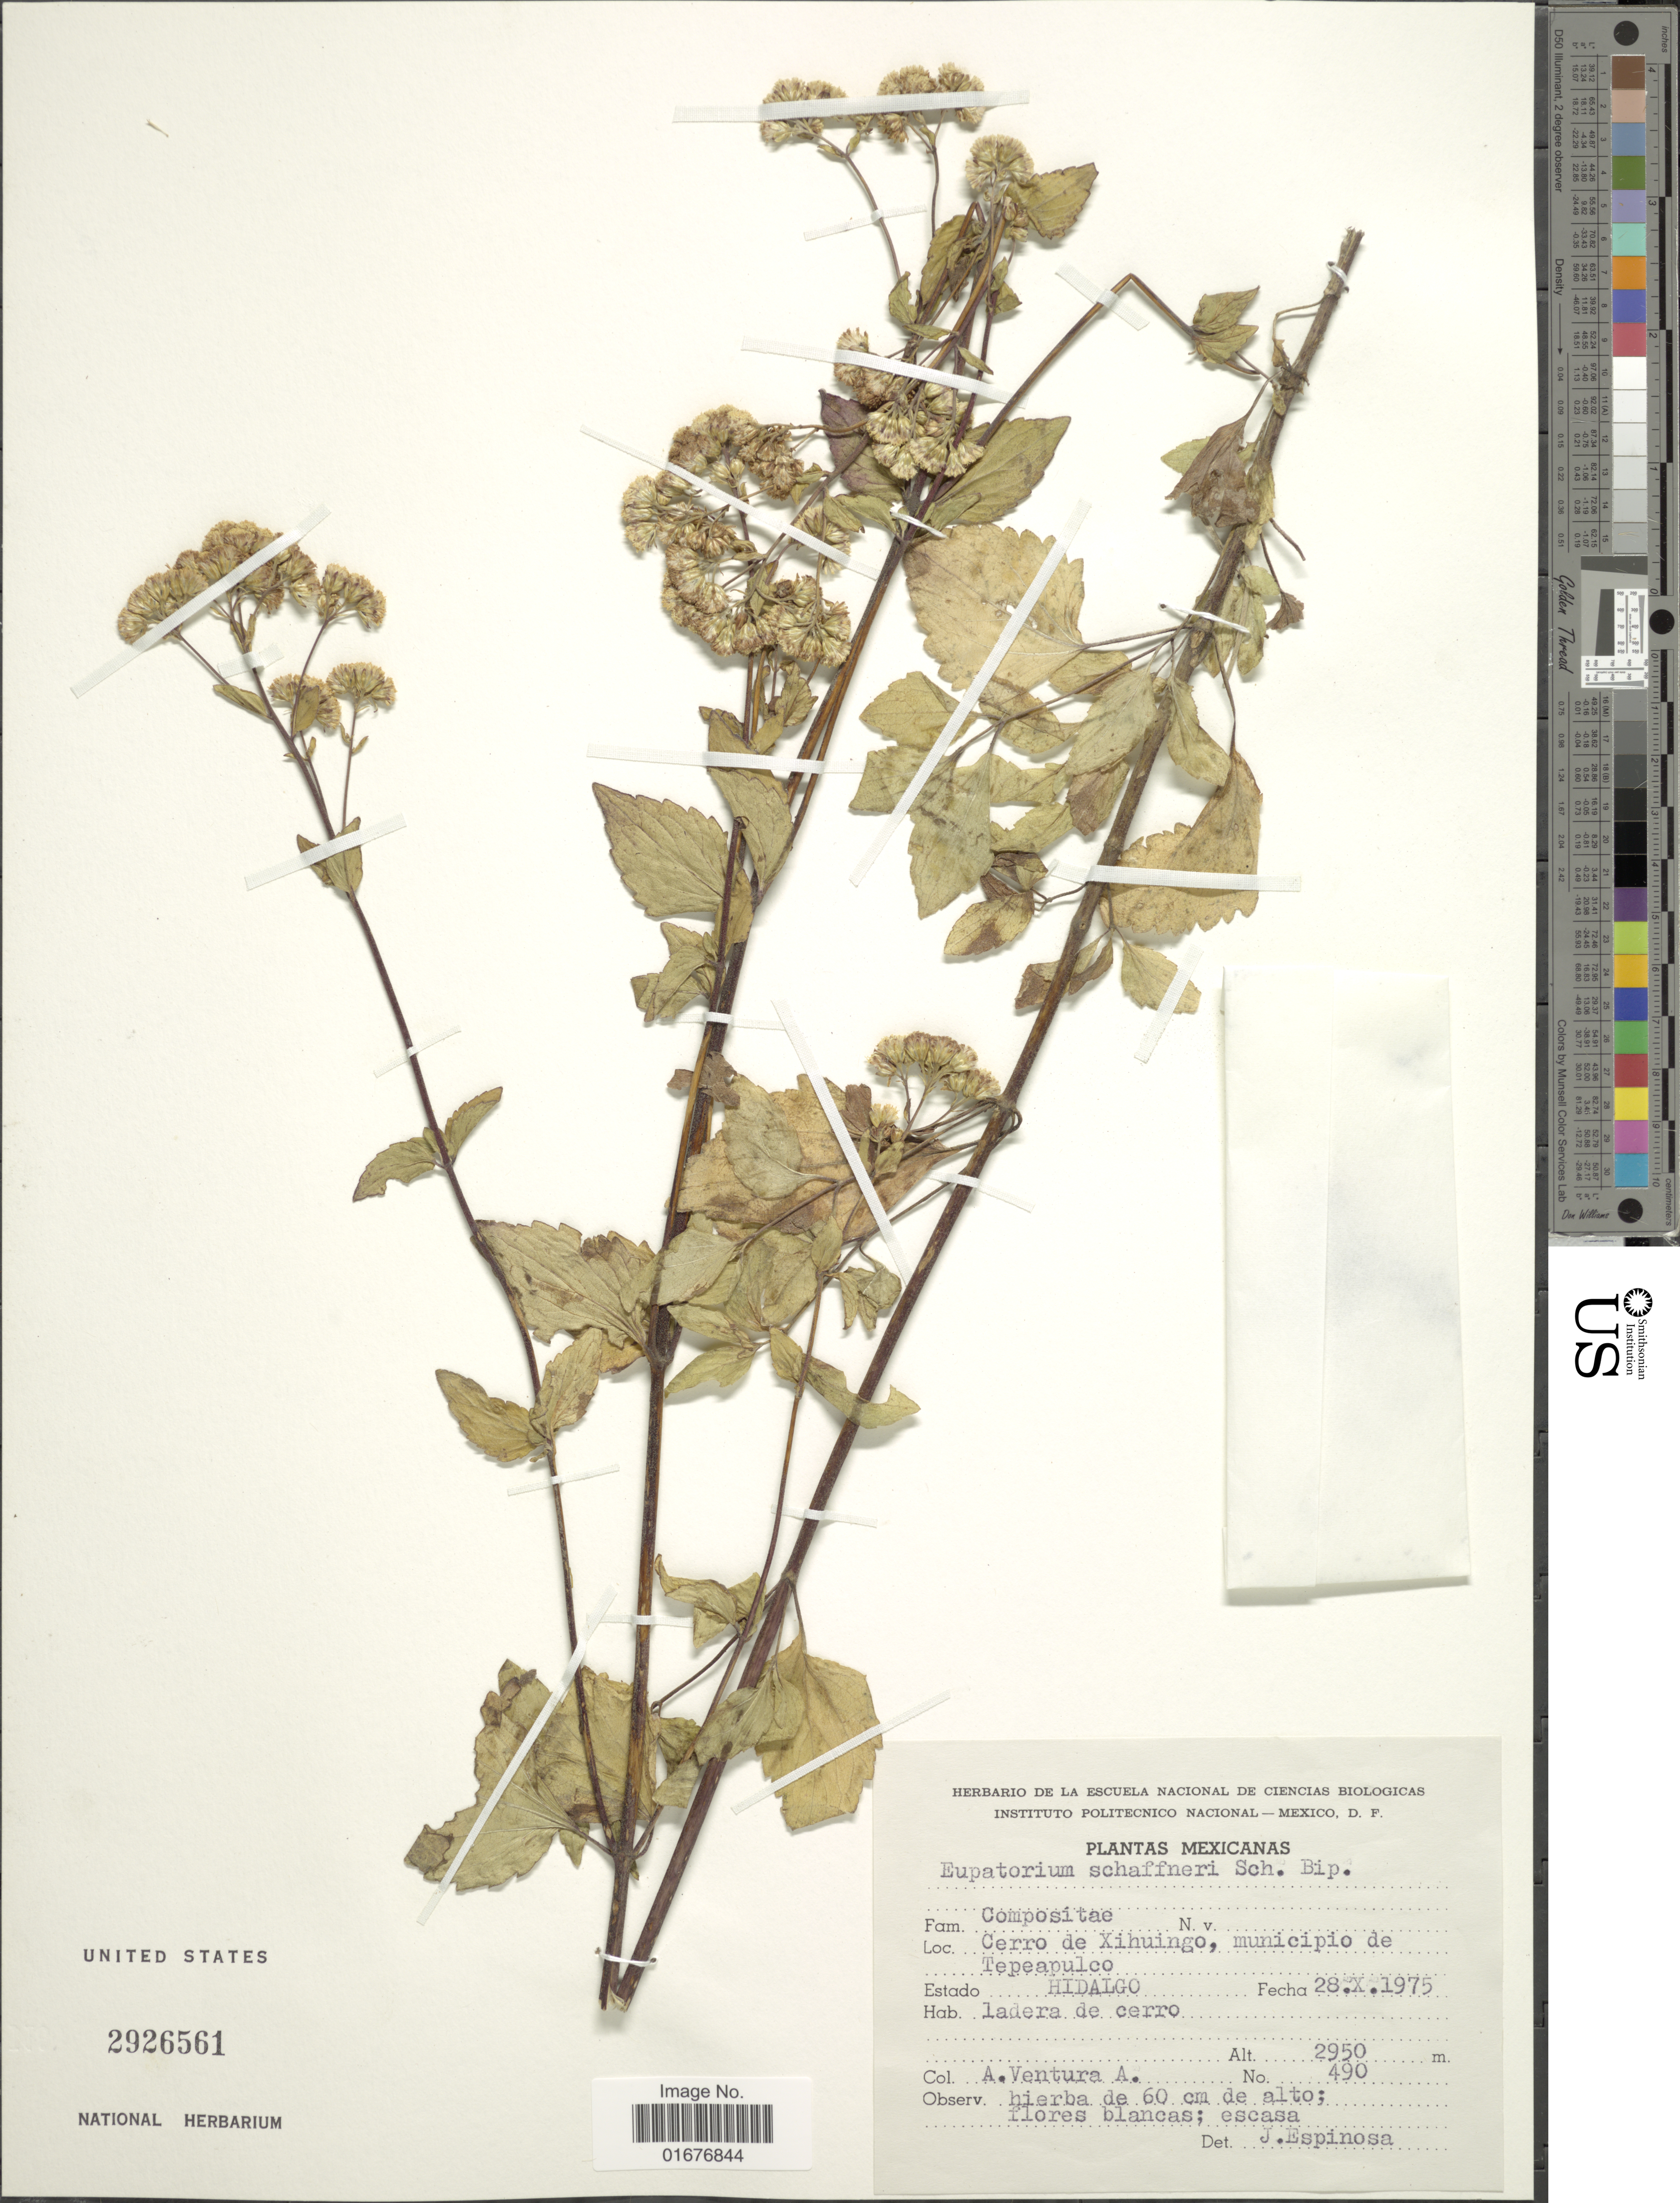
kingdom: Plantae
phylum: Tracheophyta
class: Magnoliopsida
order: Asterales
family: Asteraceae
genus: Ageratina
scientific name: Ageratina schaffneri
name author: (Sch. Bip. ex B.L. Rob.) R.M. King & H. Rob.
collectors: A. Ventura A.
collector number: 490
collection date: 1975-10-28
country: Mexico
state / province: Hidalgo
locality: Cerro de Xihuingo, municipio de Tepeapulco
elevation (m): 2950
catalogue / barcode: US 2926561